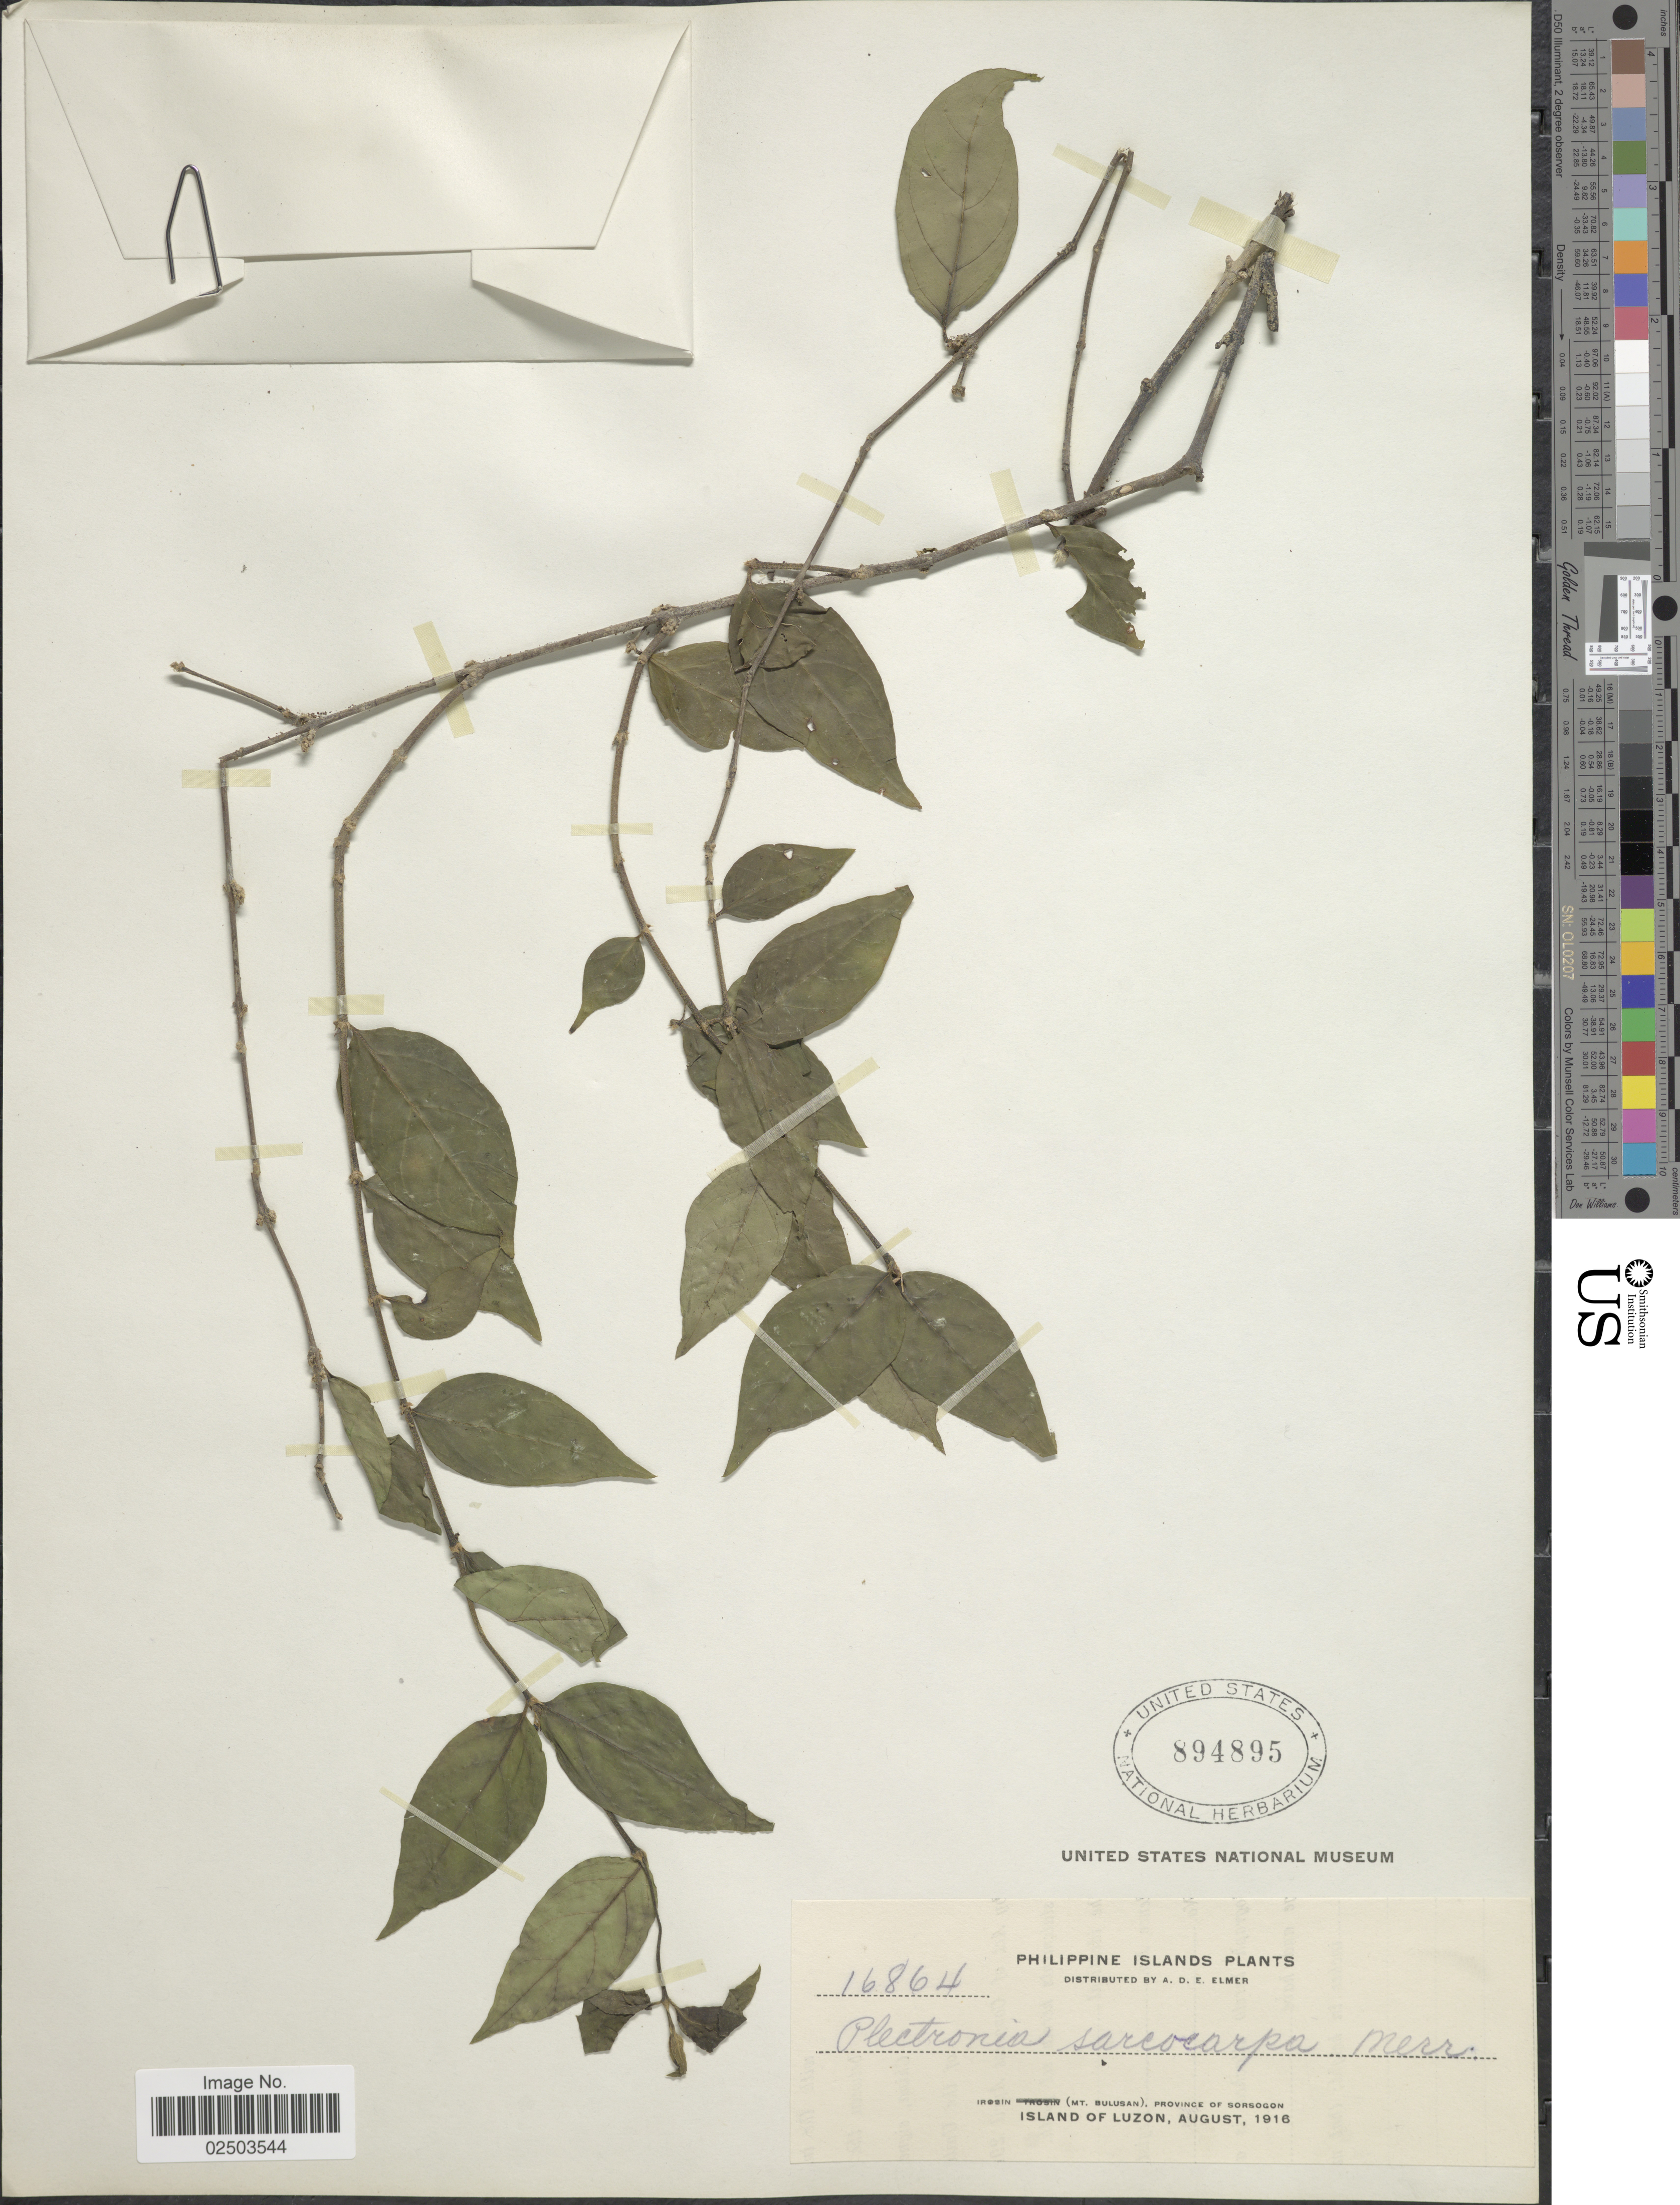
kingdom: Plantae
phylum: Tracheophyta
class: Magnoliopsida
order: Gentianales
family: Rubiaceae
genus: Canthium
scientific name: Canthium sarcocarpum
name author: (Merr.) Merr.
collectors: A. D. E. Elmer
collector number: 16864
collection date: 1916-08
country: Philippines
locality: Philippine Islands, Irosin (Mt. Bulusan), Province of Sorsogon, Island of Luzon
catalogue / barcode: US 894895